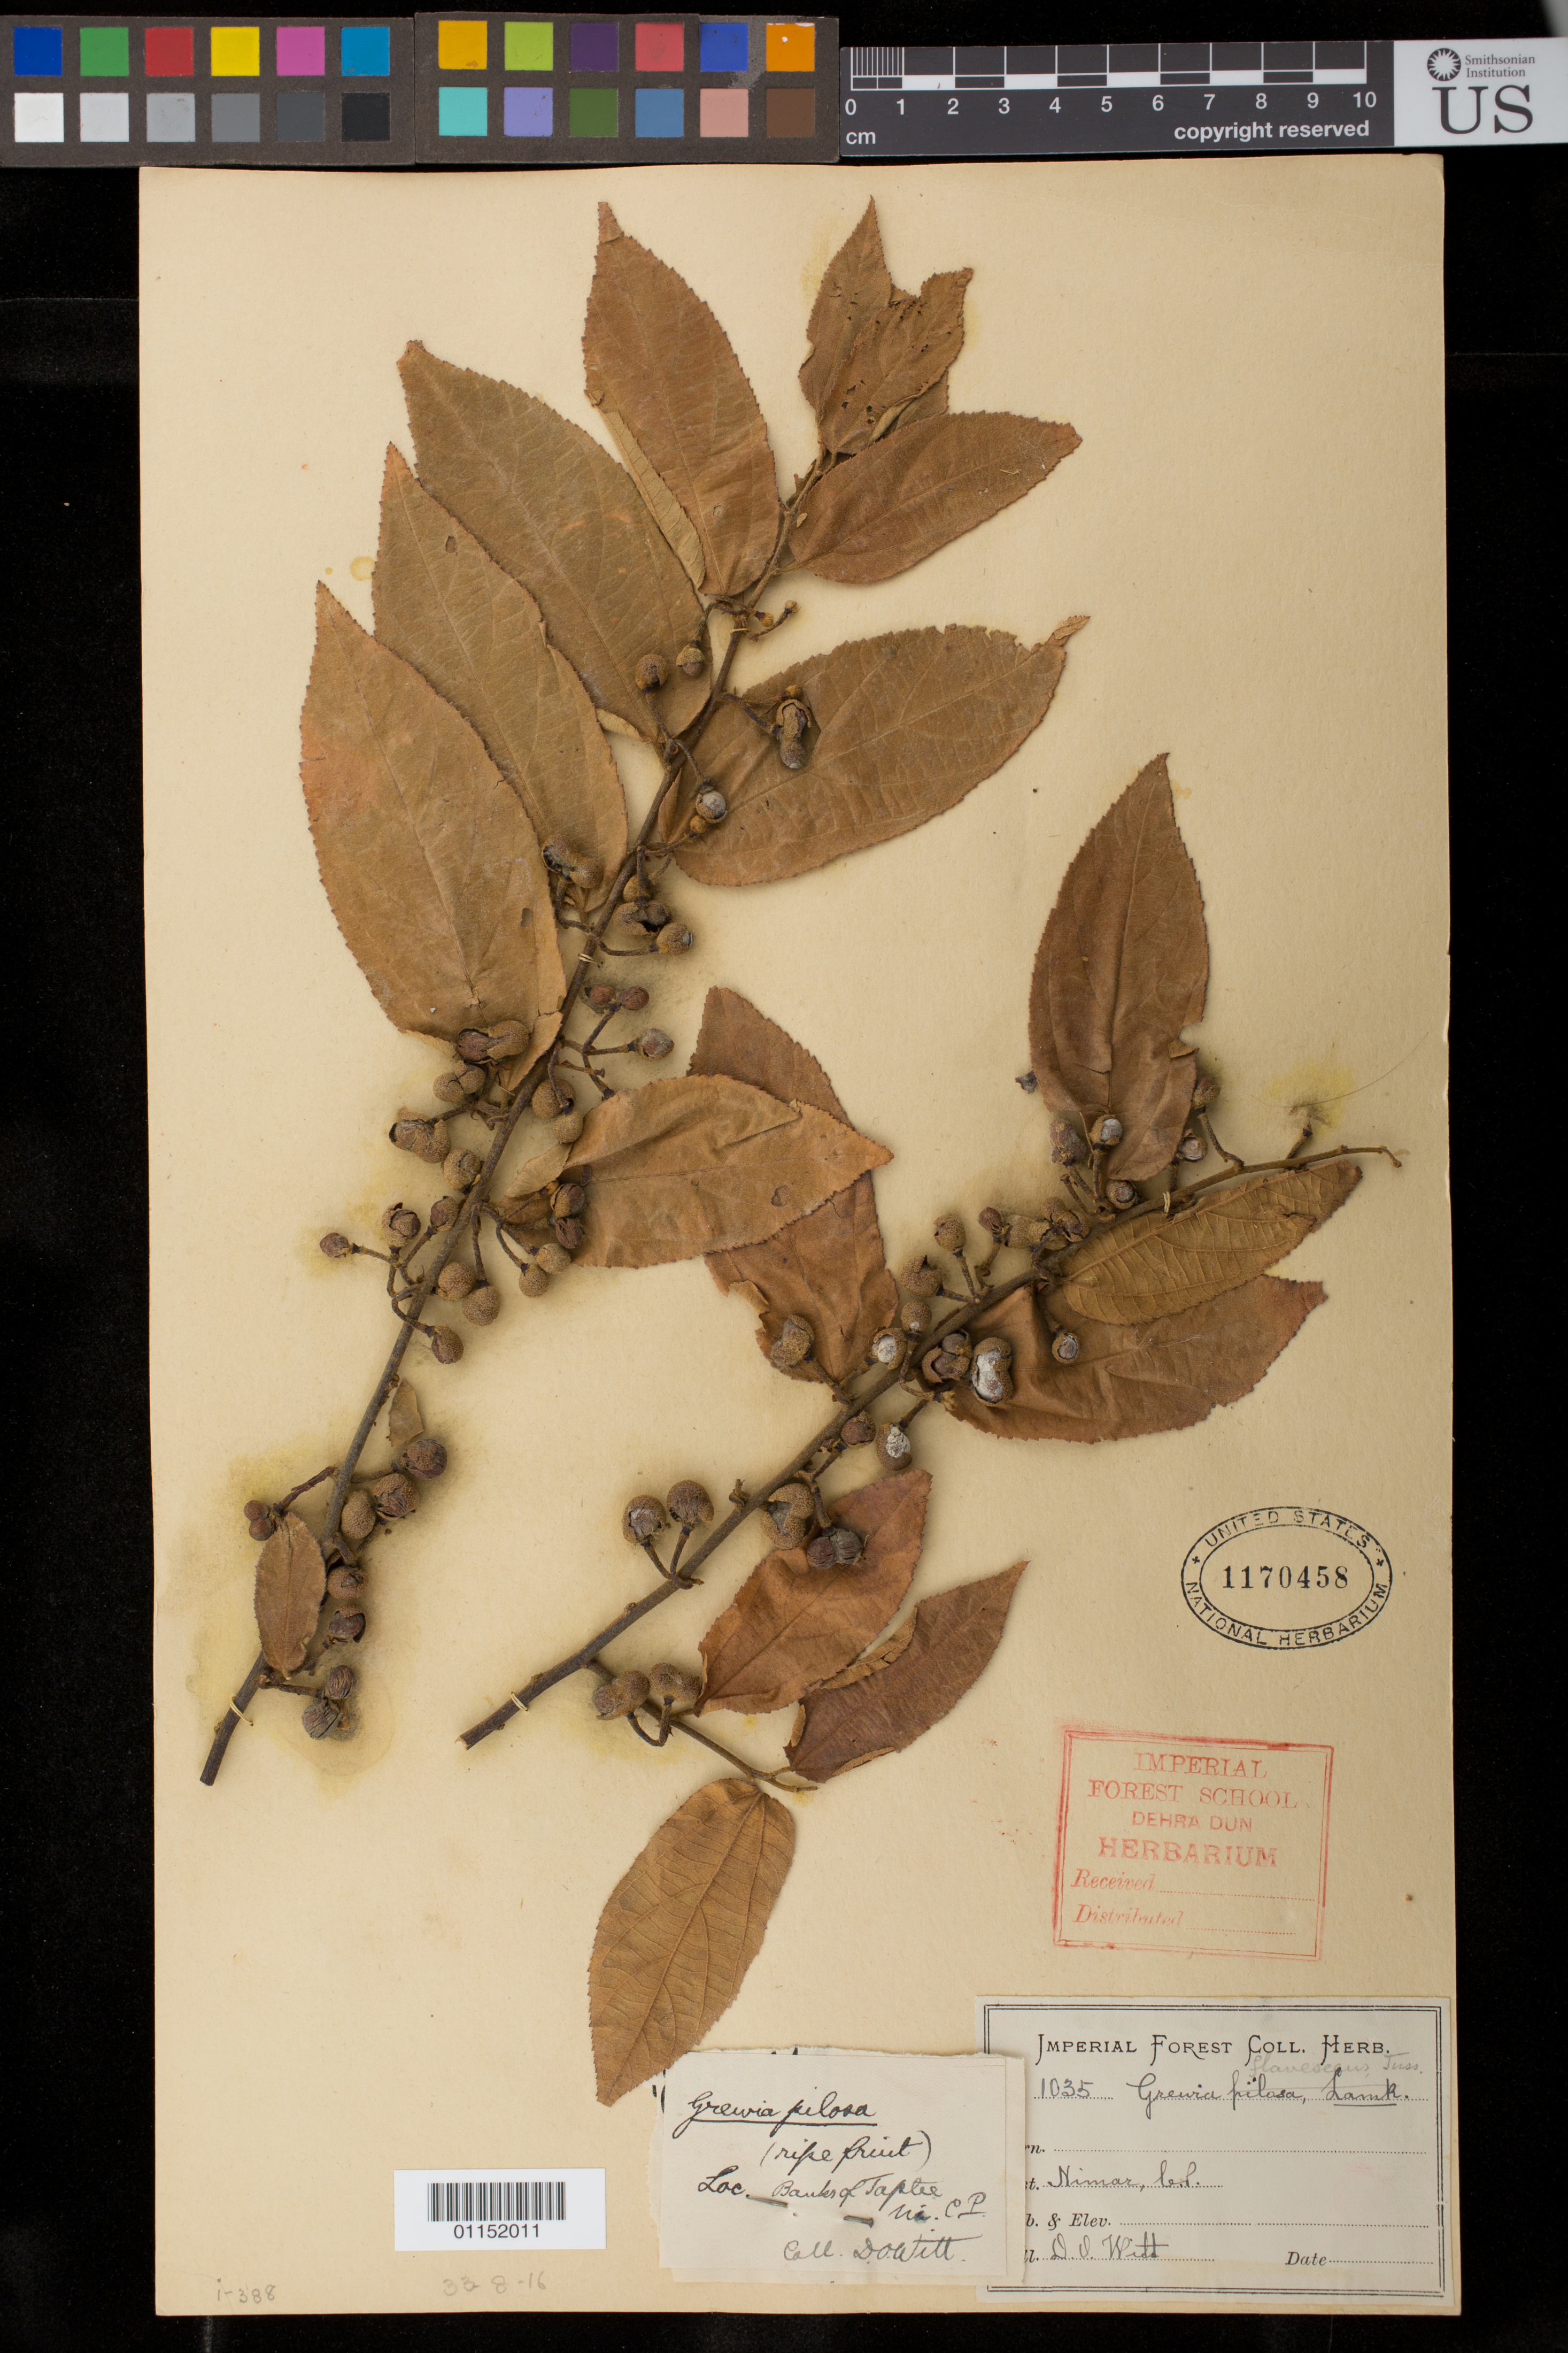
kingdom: Plantae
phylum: Tracheophyta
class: Magnoliopsida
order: Malvales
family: Malvaceae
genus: Grewia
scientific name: Grewia flavescens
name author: Juss.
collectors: D. Witt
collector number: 1035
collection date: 1938-08-16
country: India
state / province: Madhya Pradesh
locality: Banks of Toptee, Nimar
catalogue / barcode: US 1170458